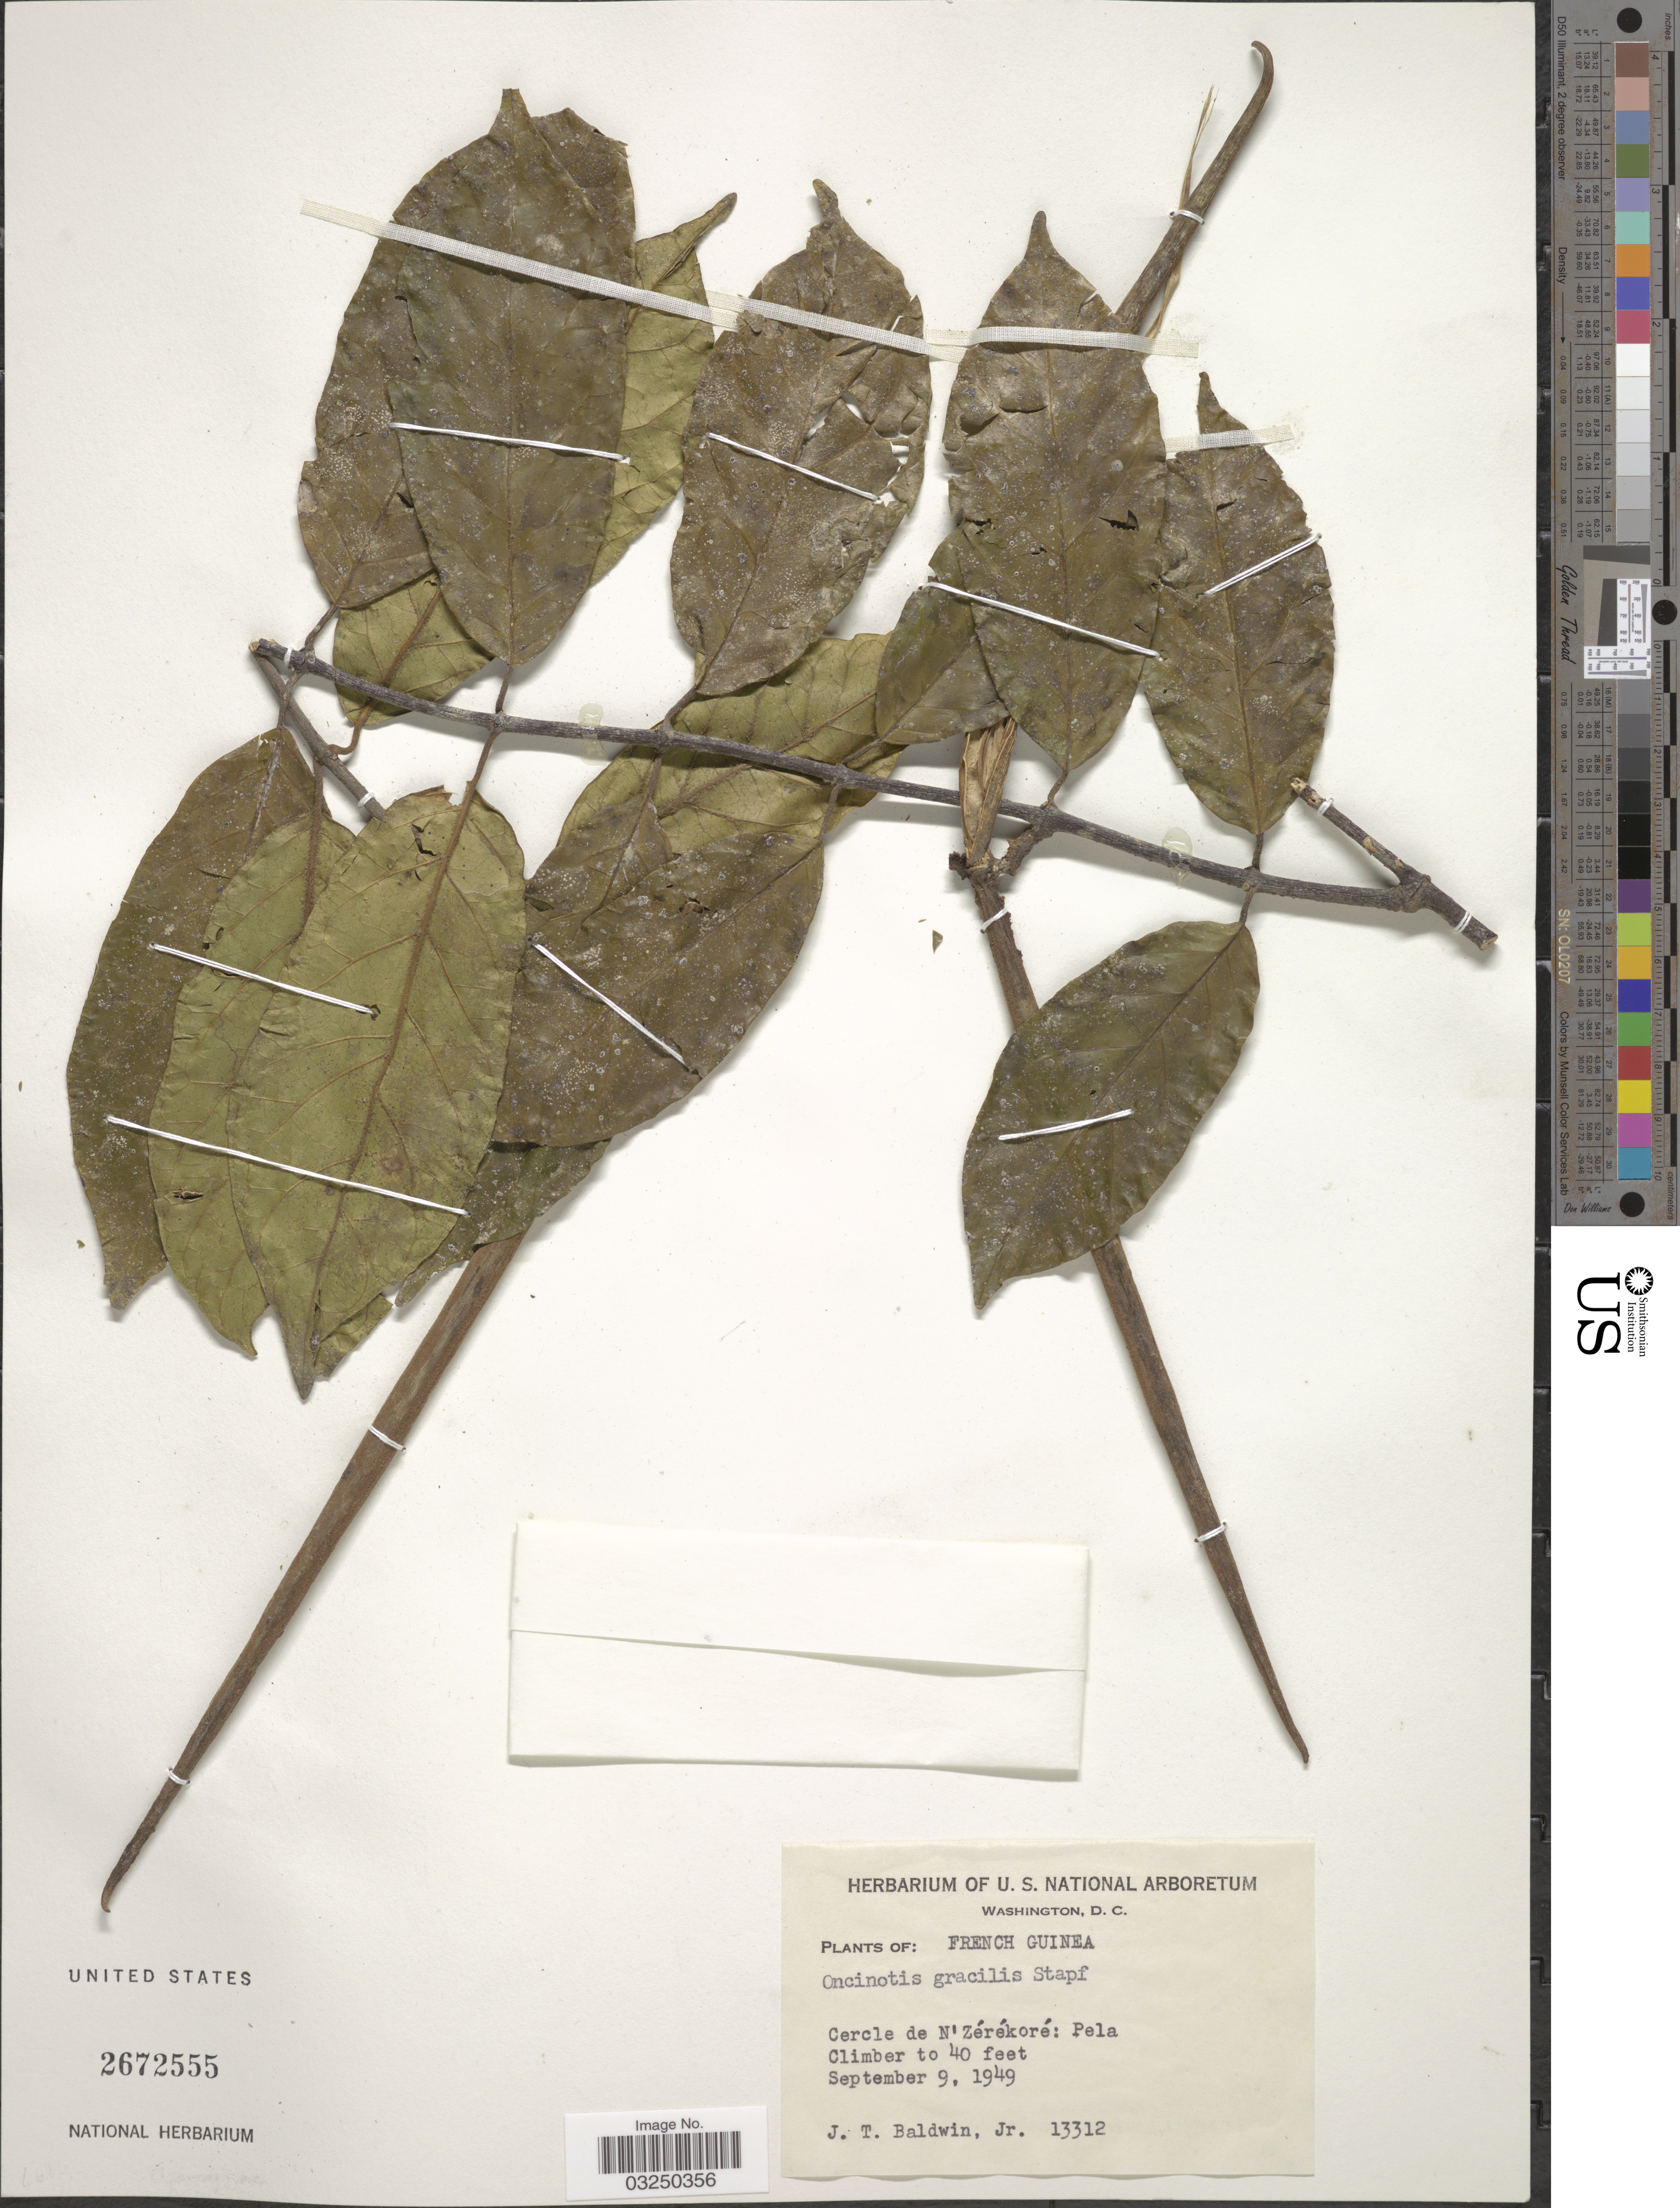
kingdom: Plantae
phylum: Tracheophyta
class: Magnoliopsida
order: Gentianales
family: Apocynaceae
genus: Oncinotis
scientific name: Oncinotis gracilis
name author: Stapf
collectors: J. T. Baldwin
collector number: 13312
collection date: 1949-09-09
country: Guinea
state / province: Nzérékoré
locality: French Guinea, Cercle de N'Zérékoré: Pela.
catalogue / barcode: US 2672555